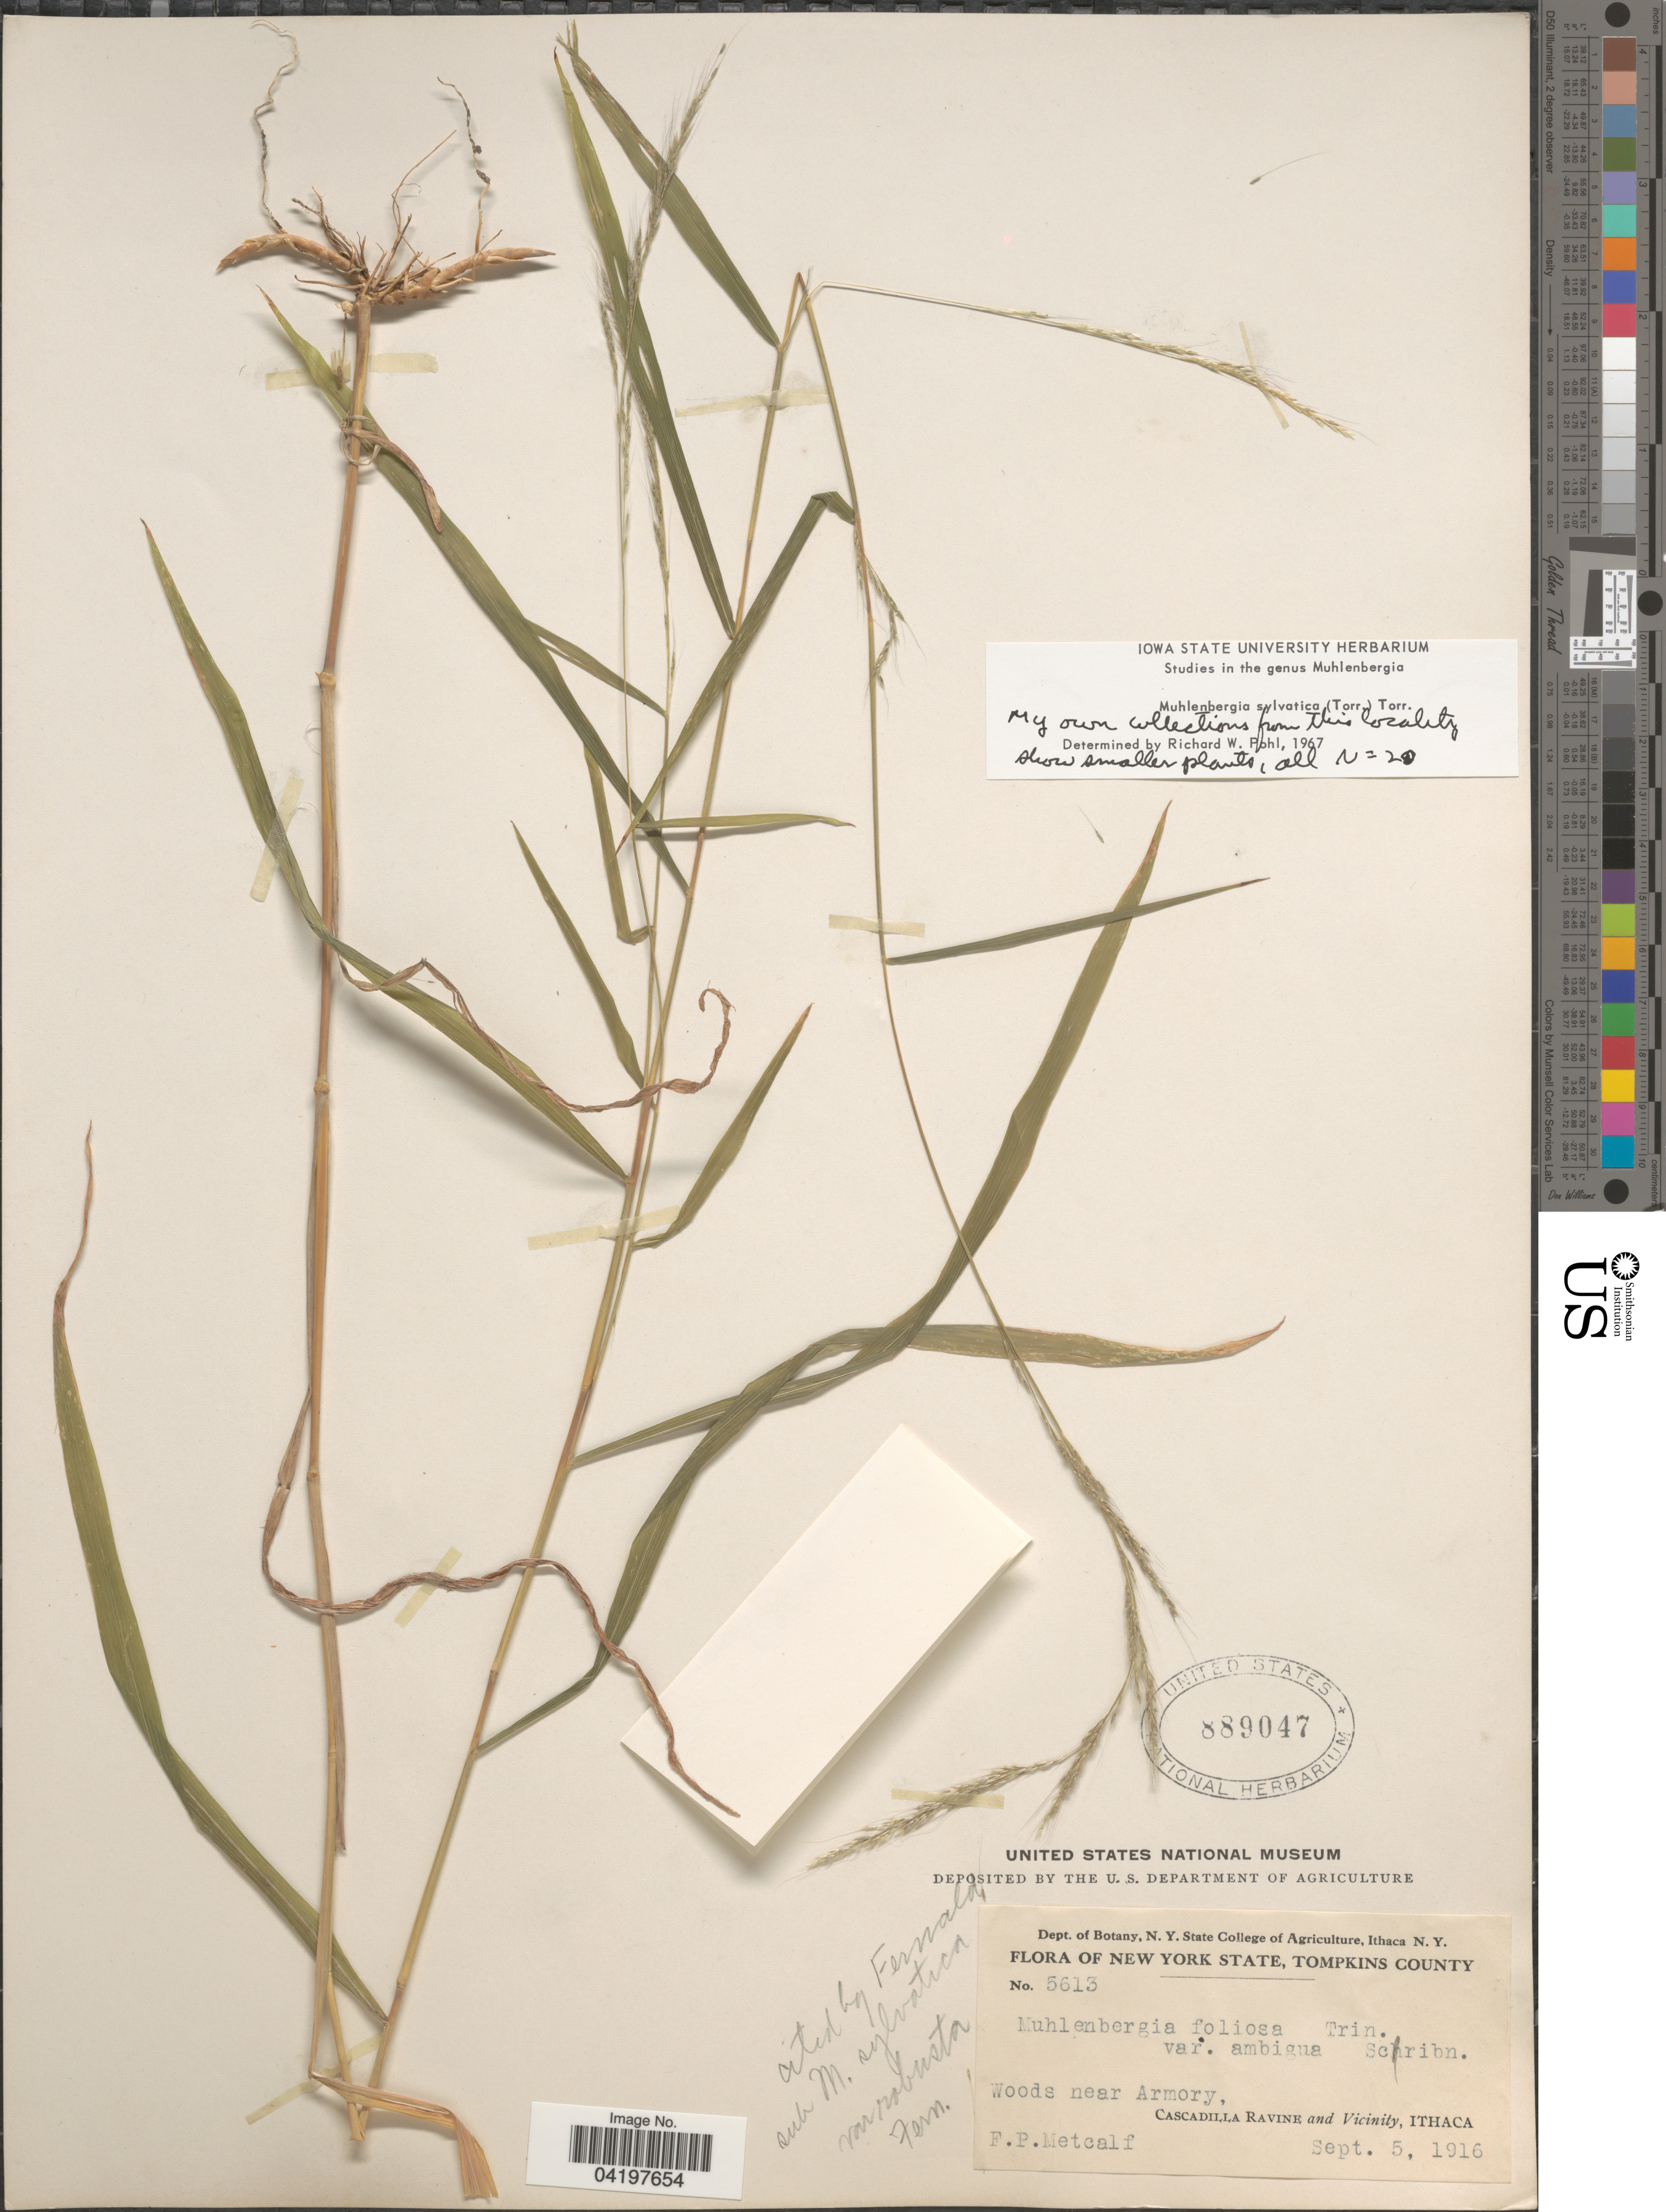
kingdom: Plantae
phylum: Tracheophyta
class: Liliopsida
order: Poales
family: Poaceae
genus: Muhlenbergia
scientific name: Muhlenbergia sylvatica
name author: (Torr.) Torr. ex A. Gray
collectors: F. Metcalf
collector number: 5613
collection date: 1916-09-05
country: United States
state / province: New York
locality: Tompkins County. Woods near Armory, Cascadilla Ravine and Vicinity, Ithaca.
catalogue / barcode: US 889047